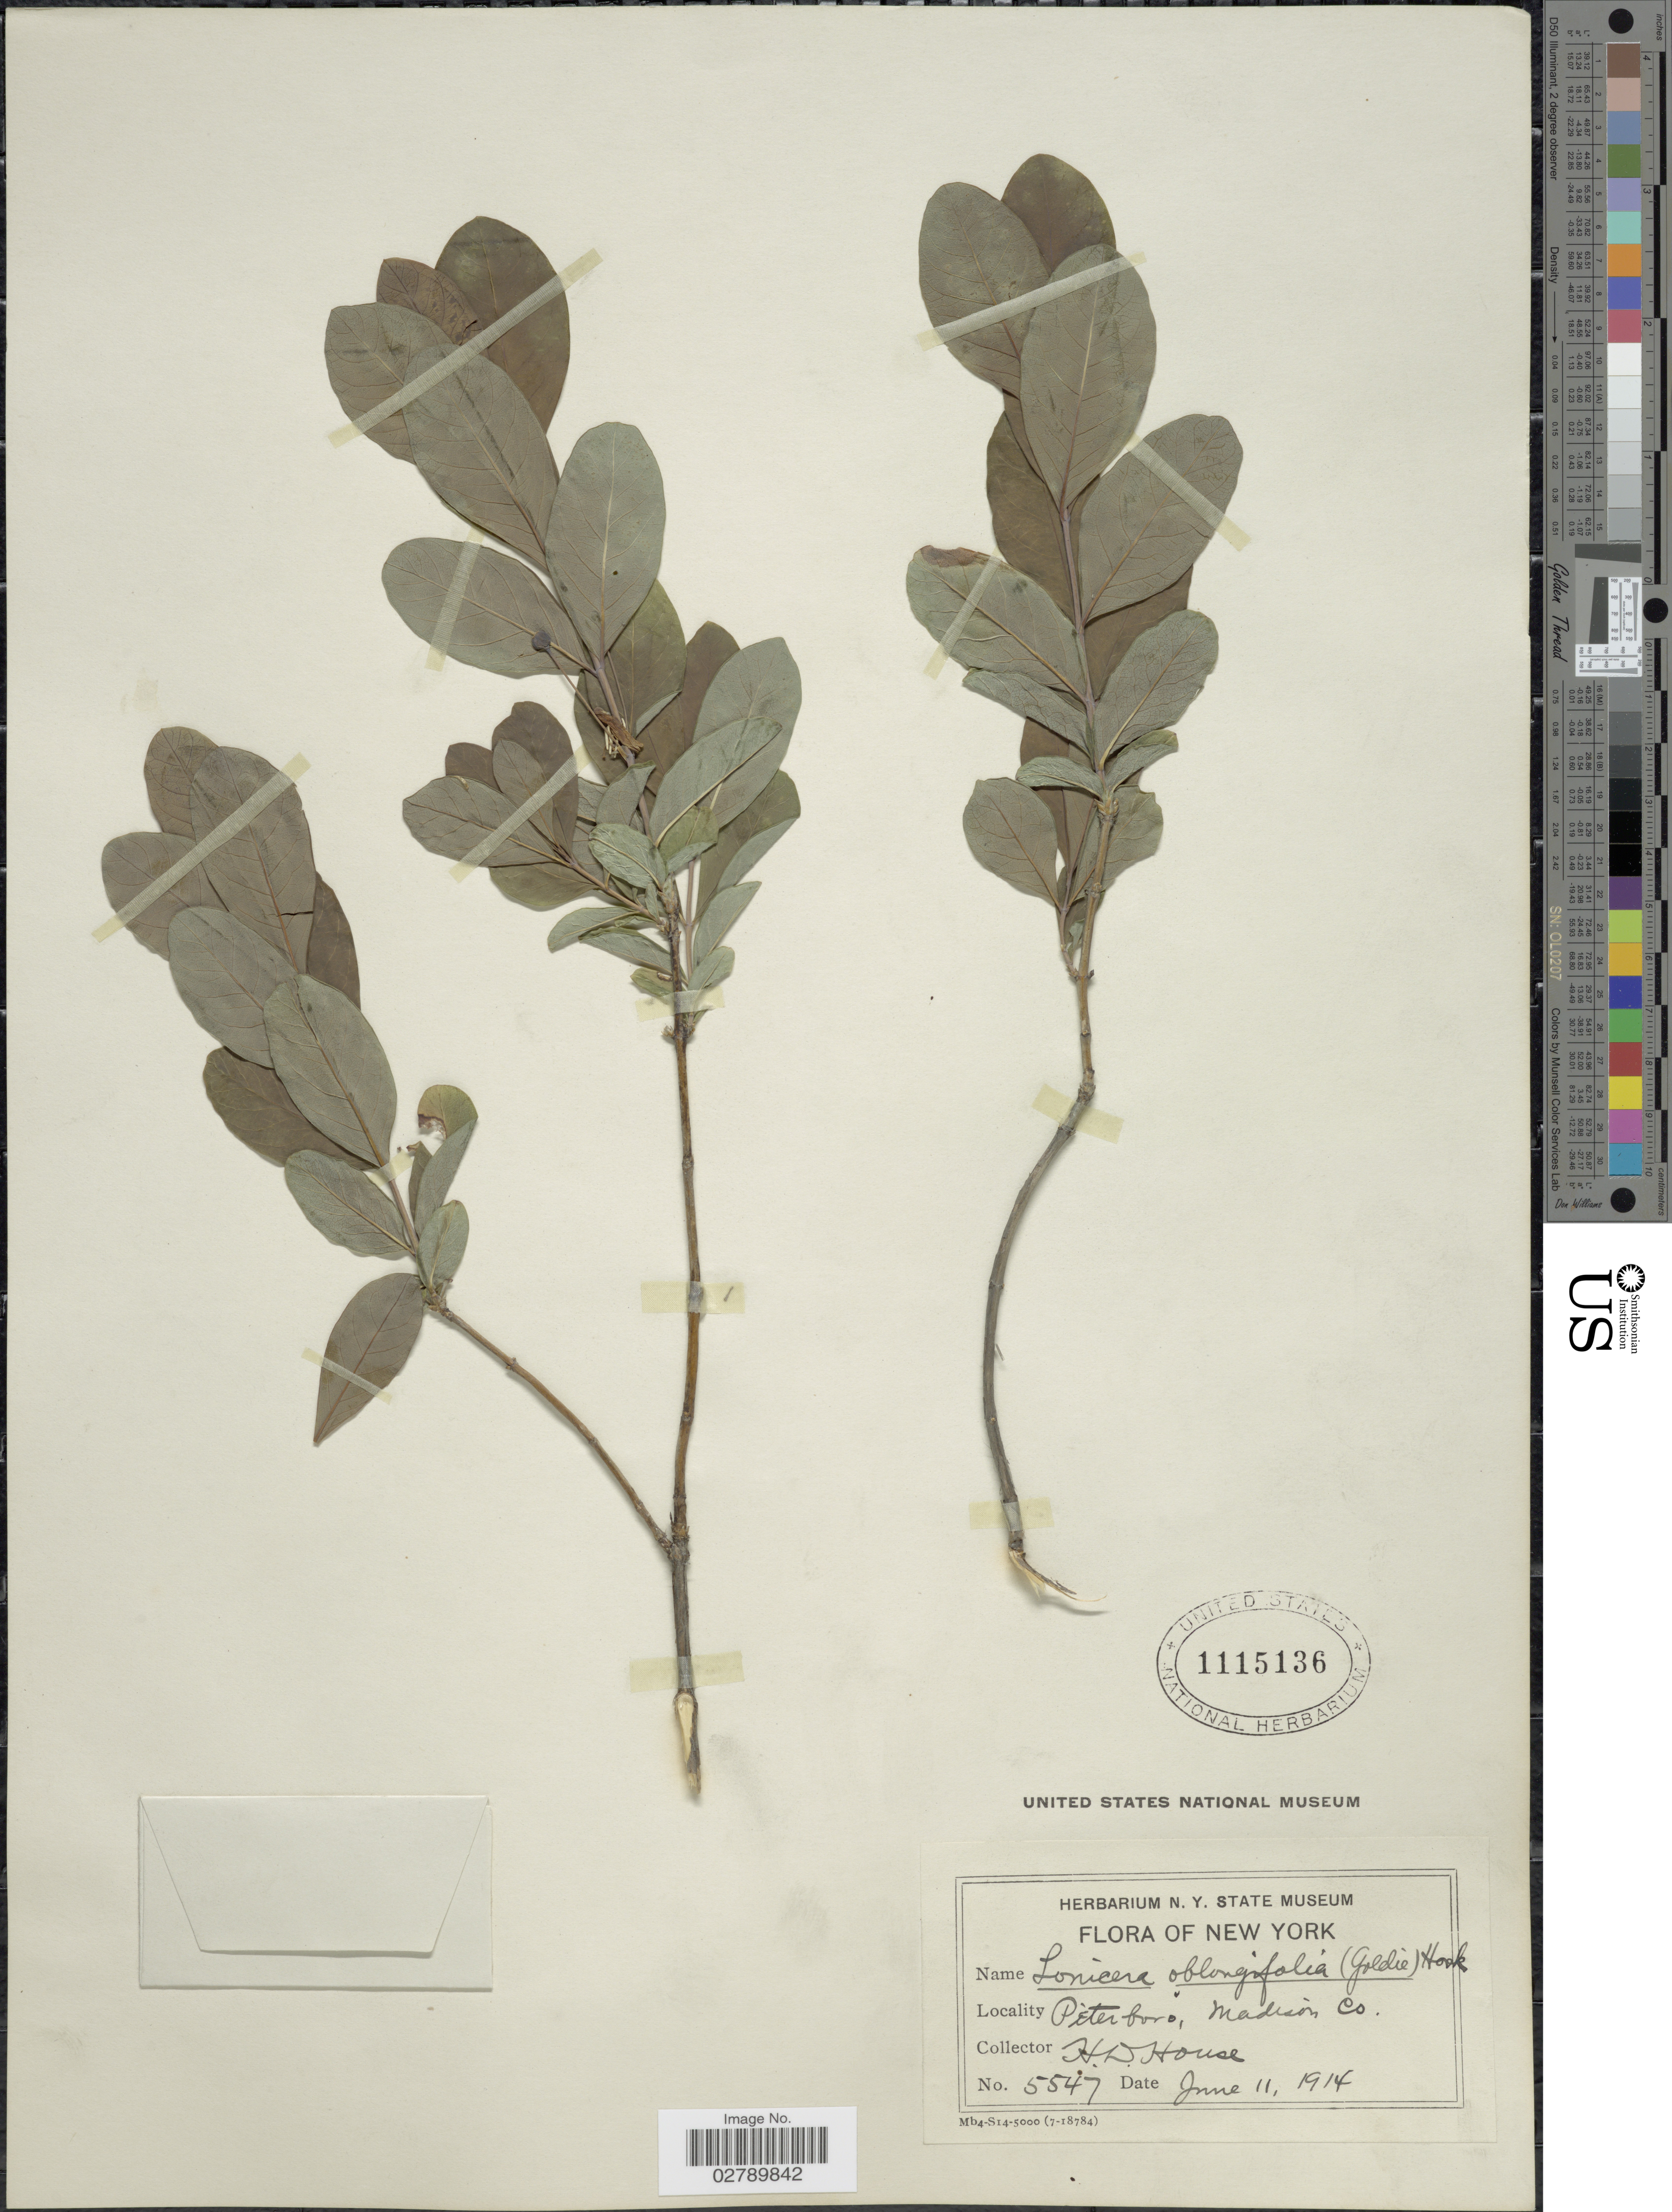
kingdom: Plantae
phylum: Tracheophyta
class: Magnoliopsida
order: Dipsacales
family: Caprifoliaceae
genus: Lonicera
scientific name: Lonicera oblongifolia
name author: Hook.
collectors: H. D. House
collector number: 5547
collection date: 1914-06-11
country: United States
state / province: New York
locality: Pèterboro, Madison Co.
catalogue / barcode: US 1115136